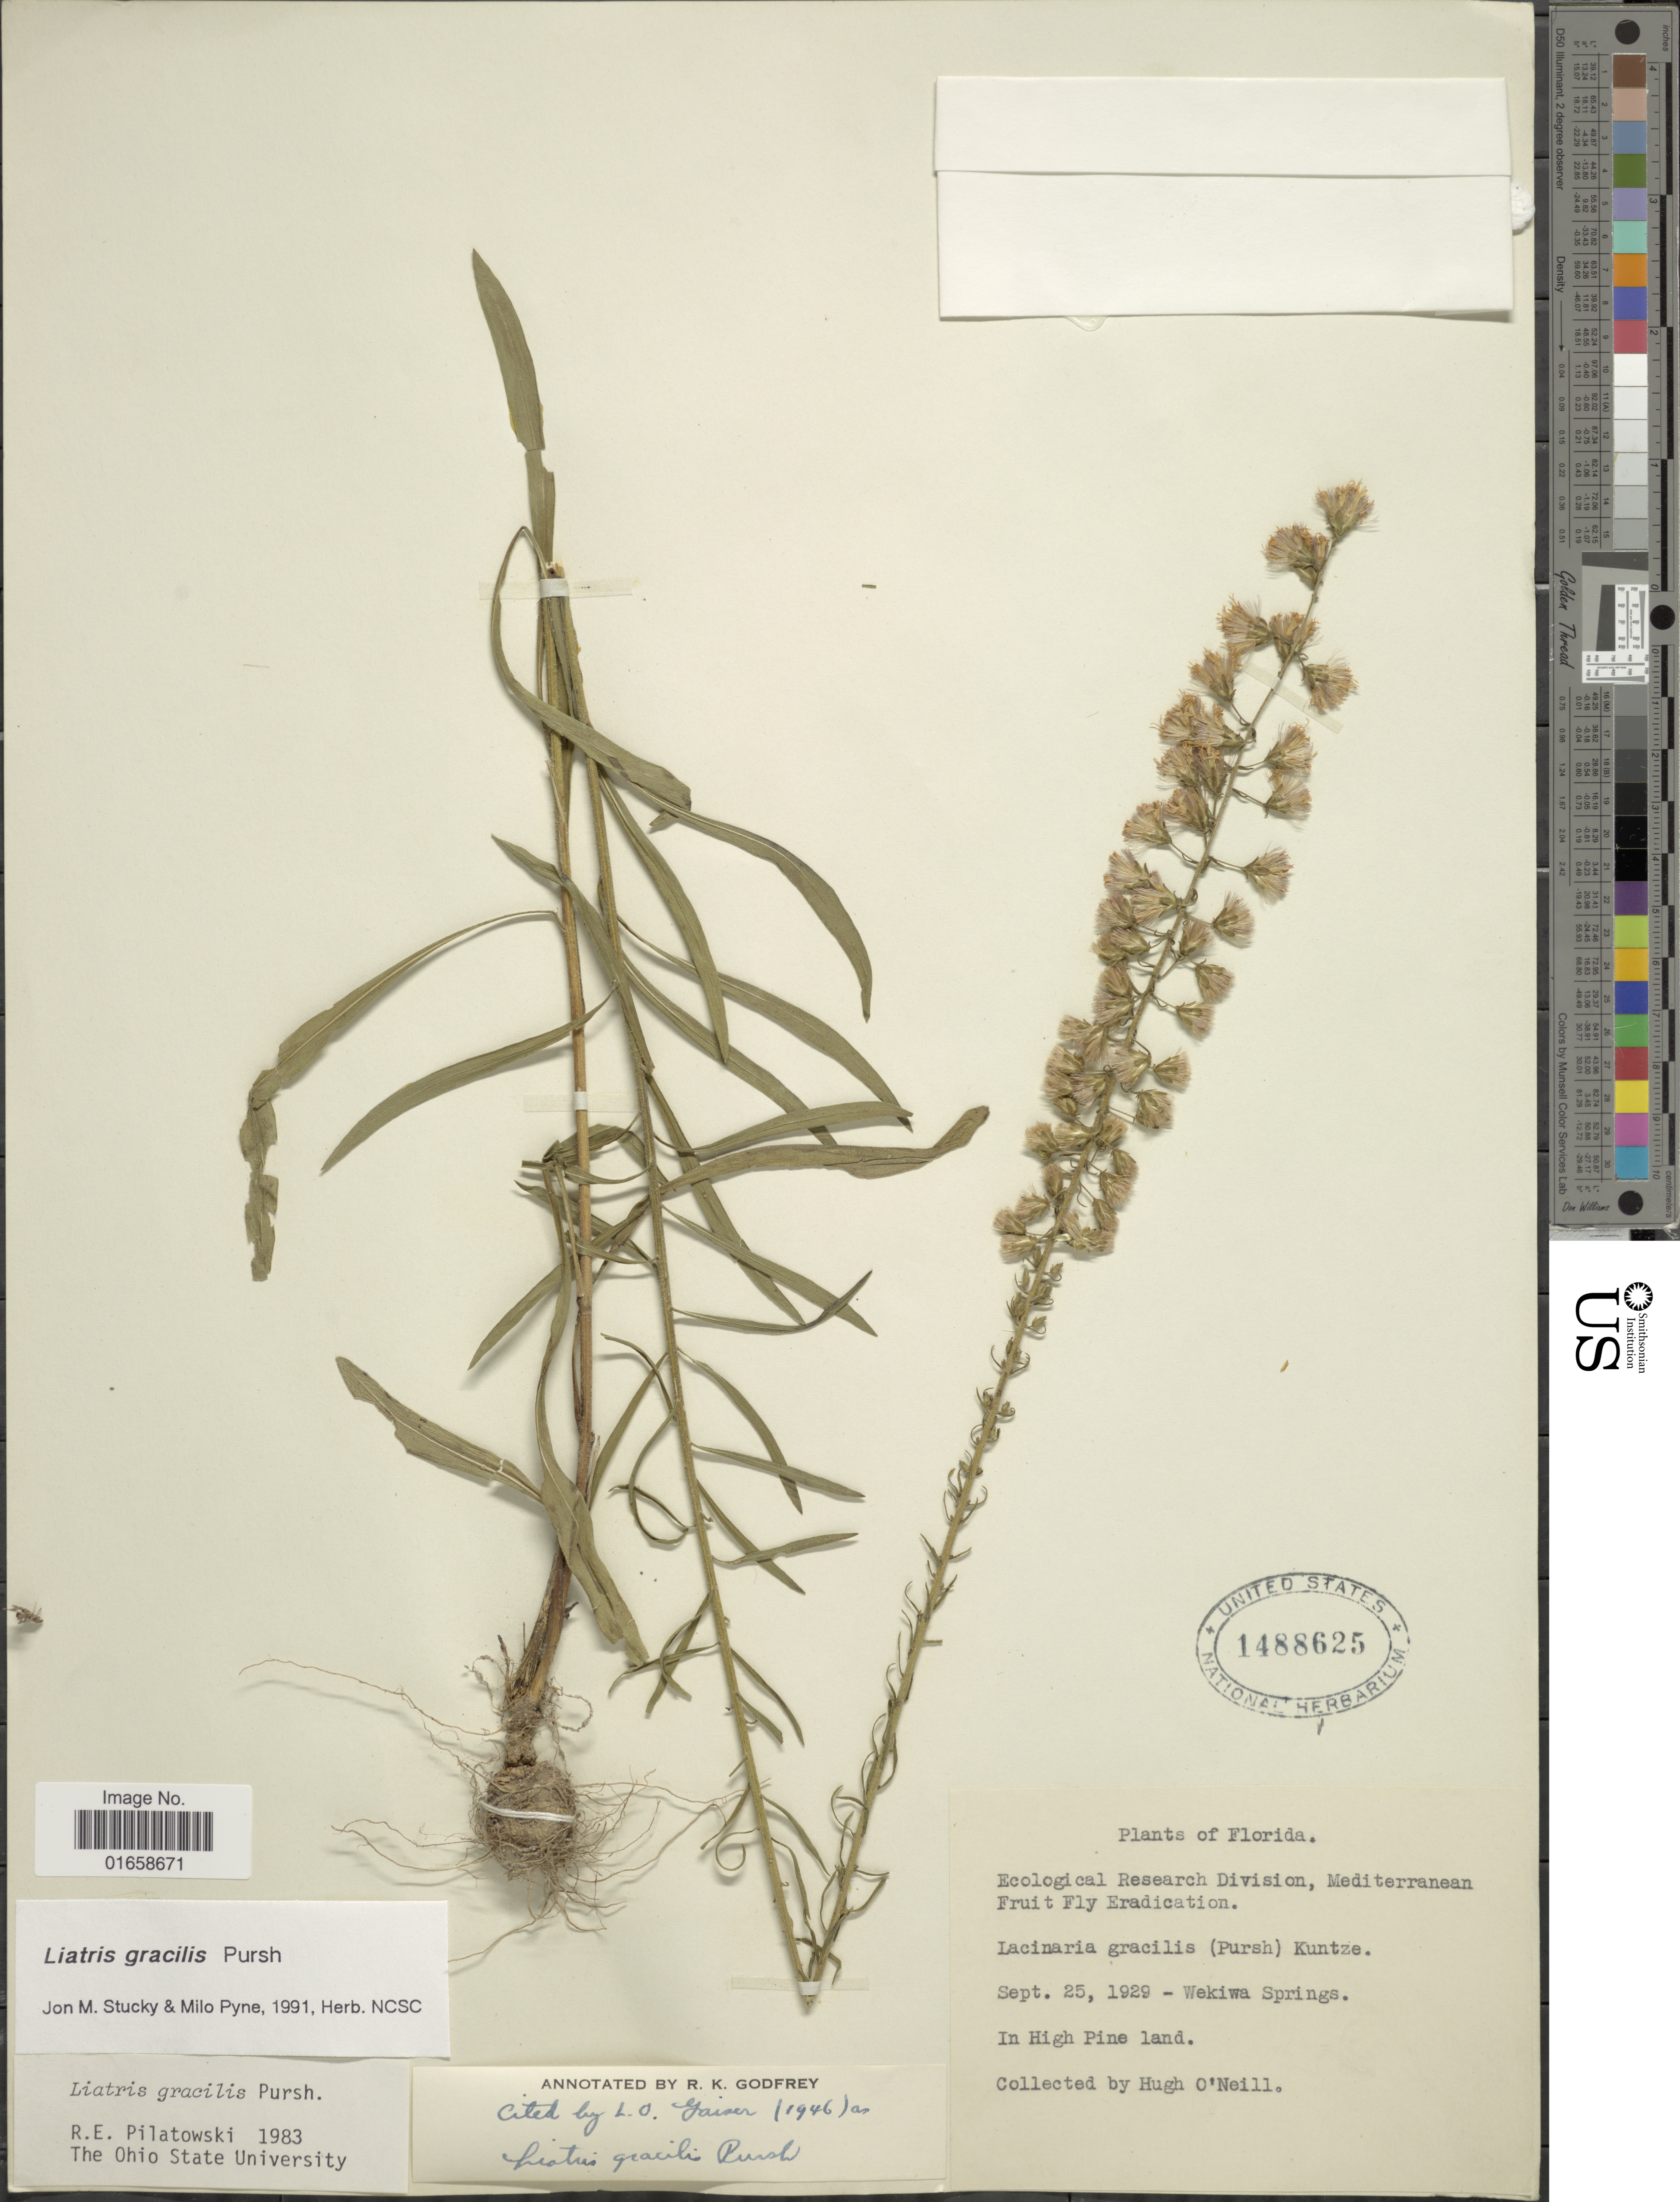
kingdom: Plantae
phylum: Tracheophyta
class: Magnoliopsida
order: Asterales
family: Asteraceae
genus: Liatris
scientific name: Liatris gracilis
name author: Pursh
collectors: H. O'Neill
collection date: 1929-09-25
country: United States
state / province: Florida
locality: Ecological Research Division, Mediterranean Fruit Fly Eradication, Wekiwa Springs, In High Pine land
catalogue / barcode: US 1488625